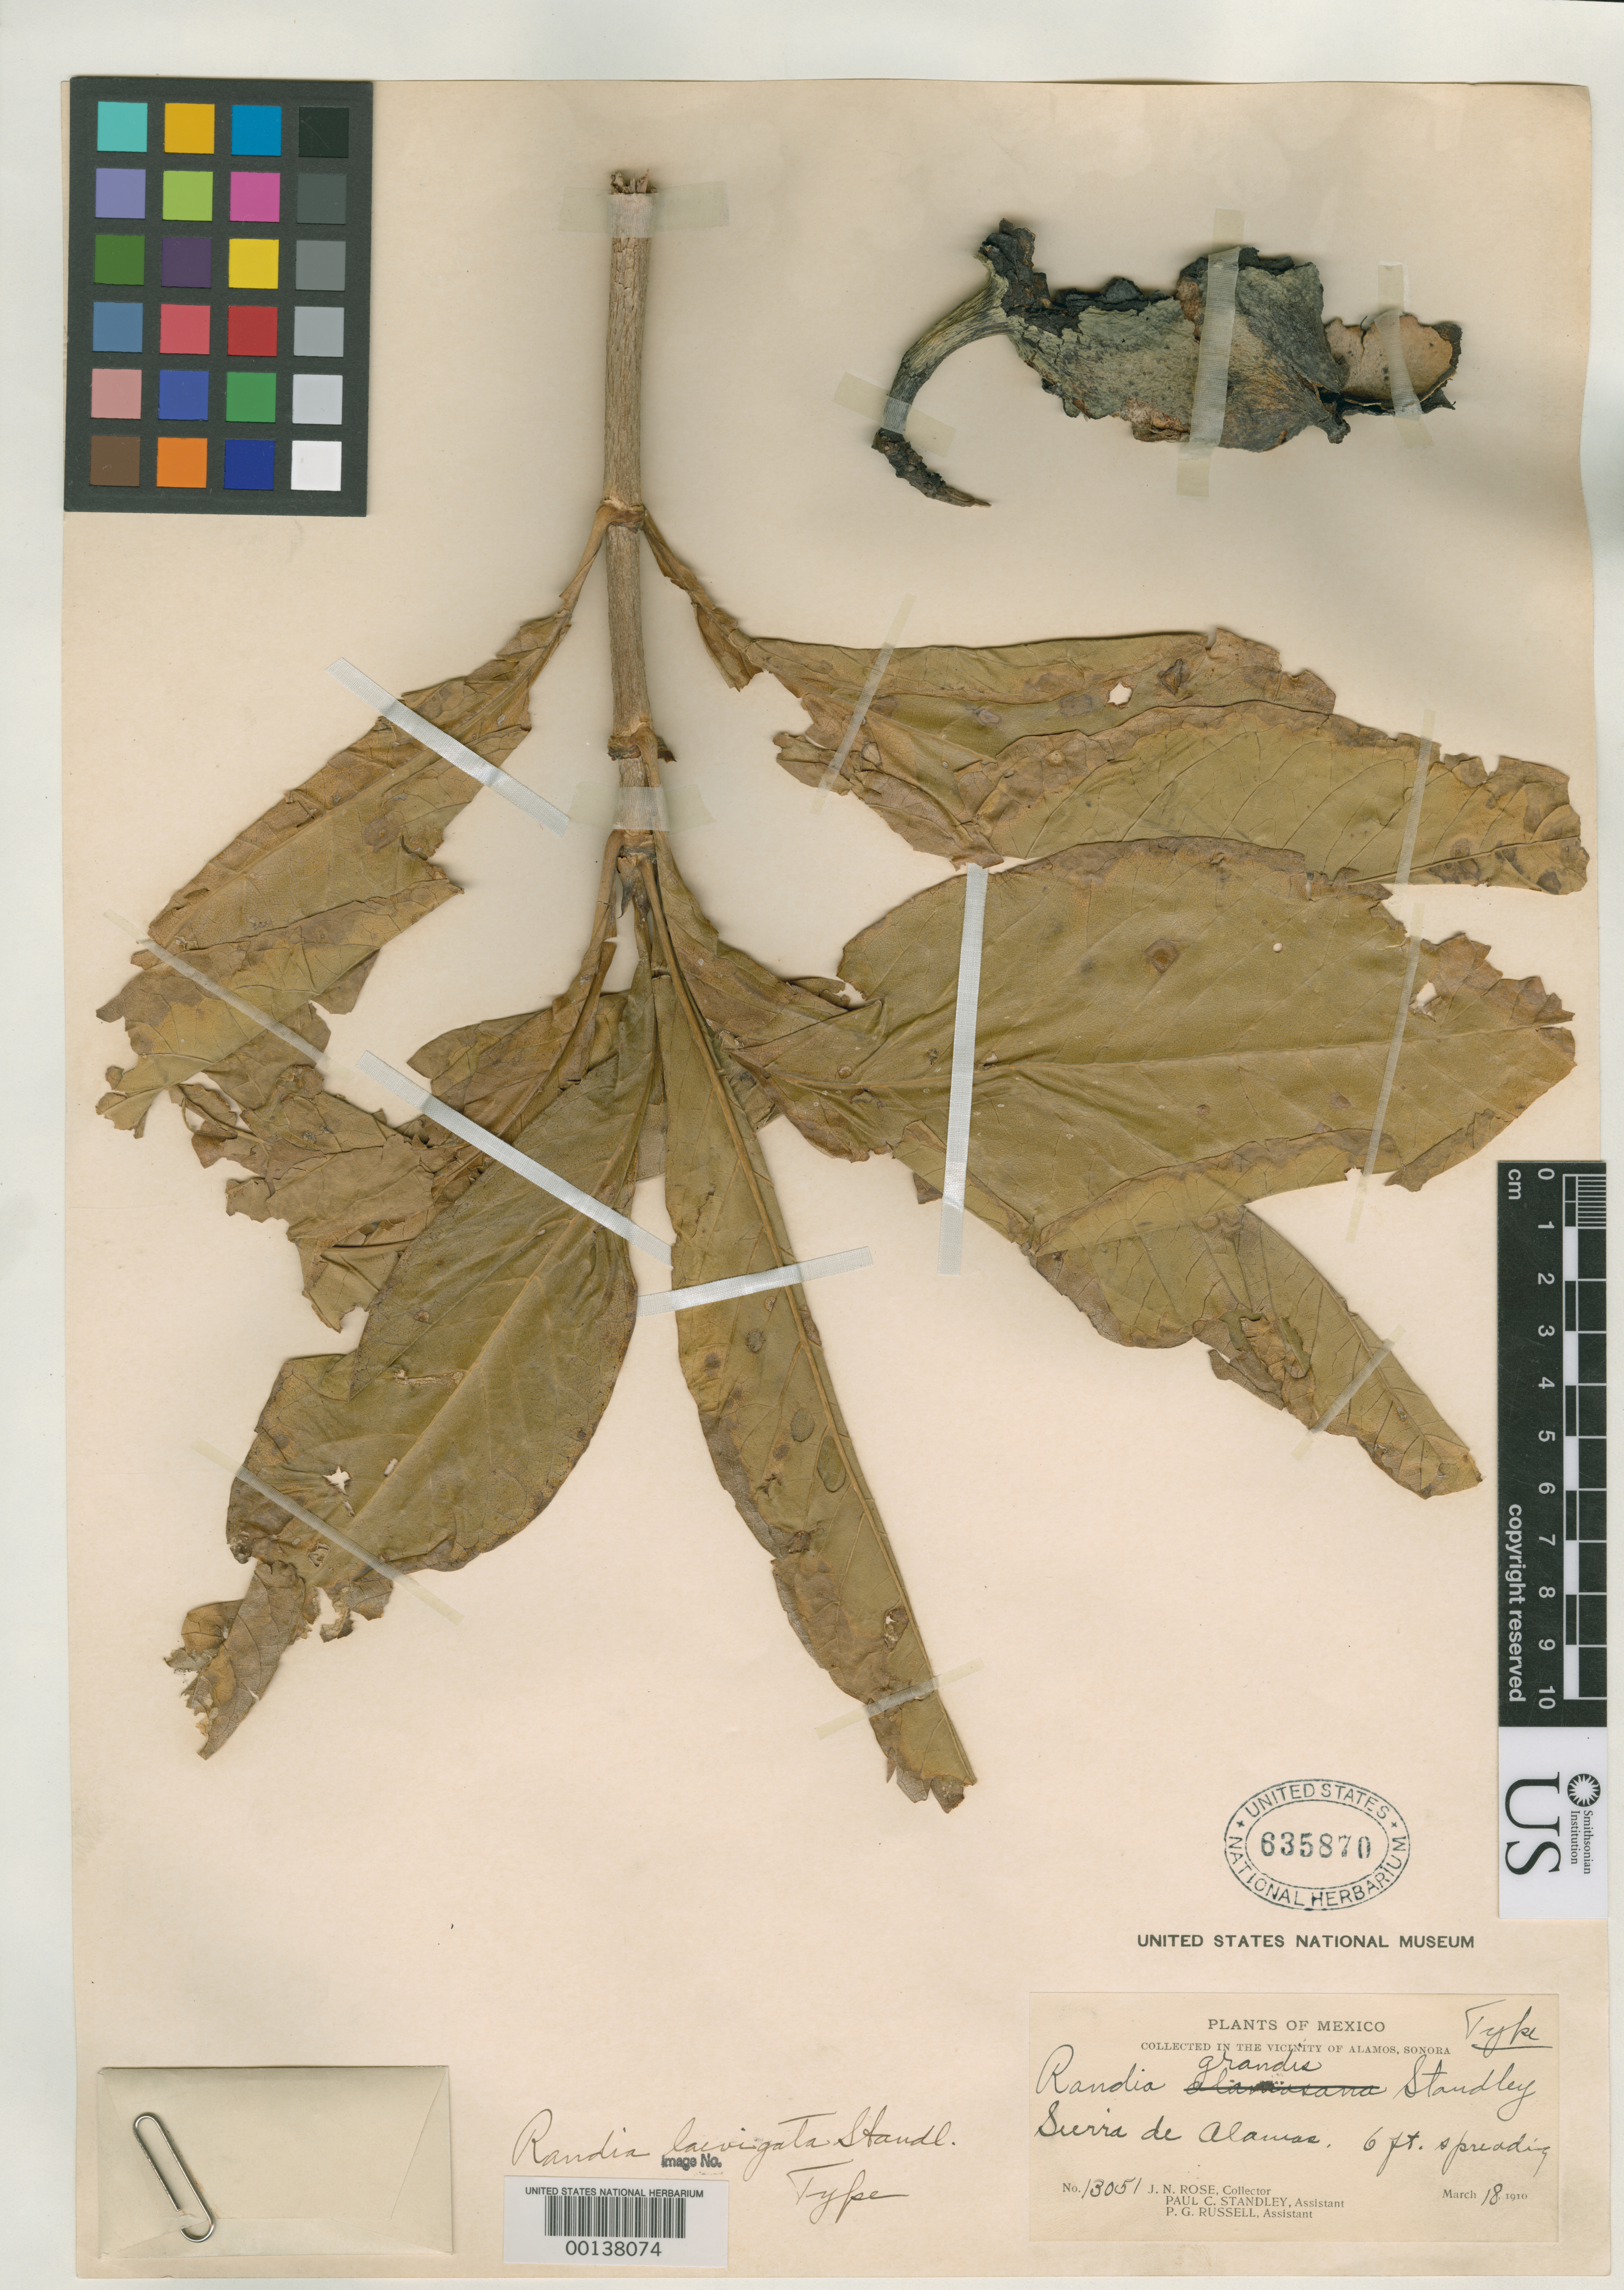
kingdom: Plantae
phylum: Tracheophyta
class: Magnoliopsida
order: Gentianales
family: Rubiaceae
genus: Randia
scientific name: Randia laevigata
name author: Standl.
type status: Holotype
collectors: J. N. Rose, P. C. Standley & P. G. Russell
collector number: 13051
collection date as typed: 18 Mar 1910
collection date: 1910-03-18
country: Mexico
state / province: Sonora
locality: Sierra de Alamos.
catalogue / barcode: US 635870